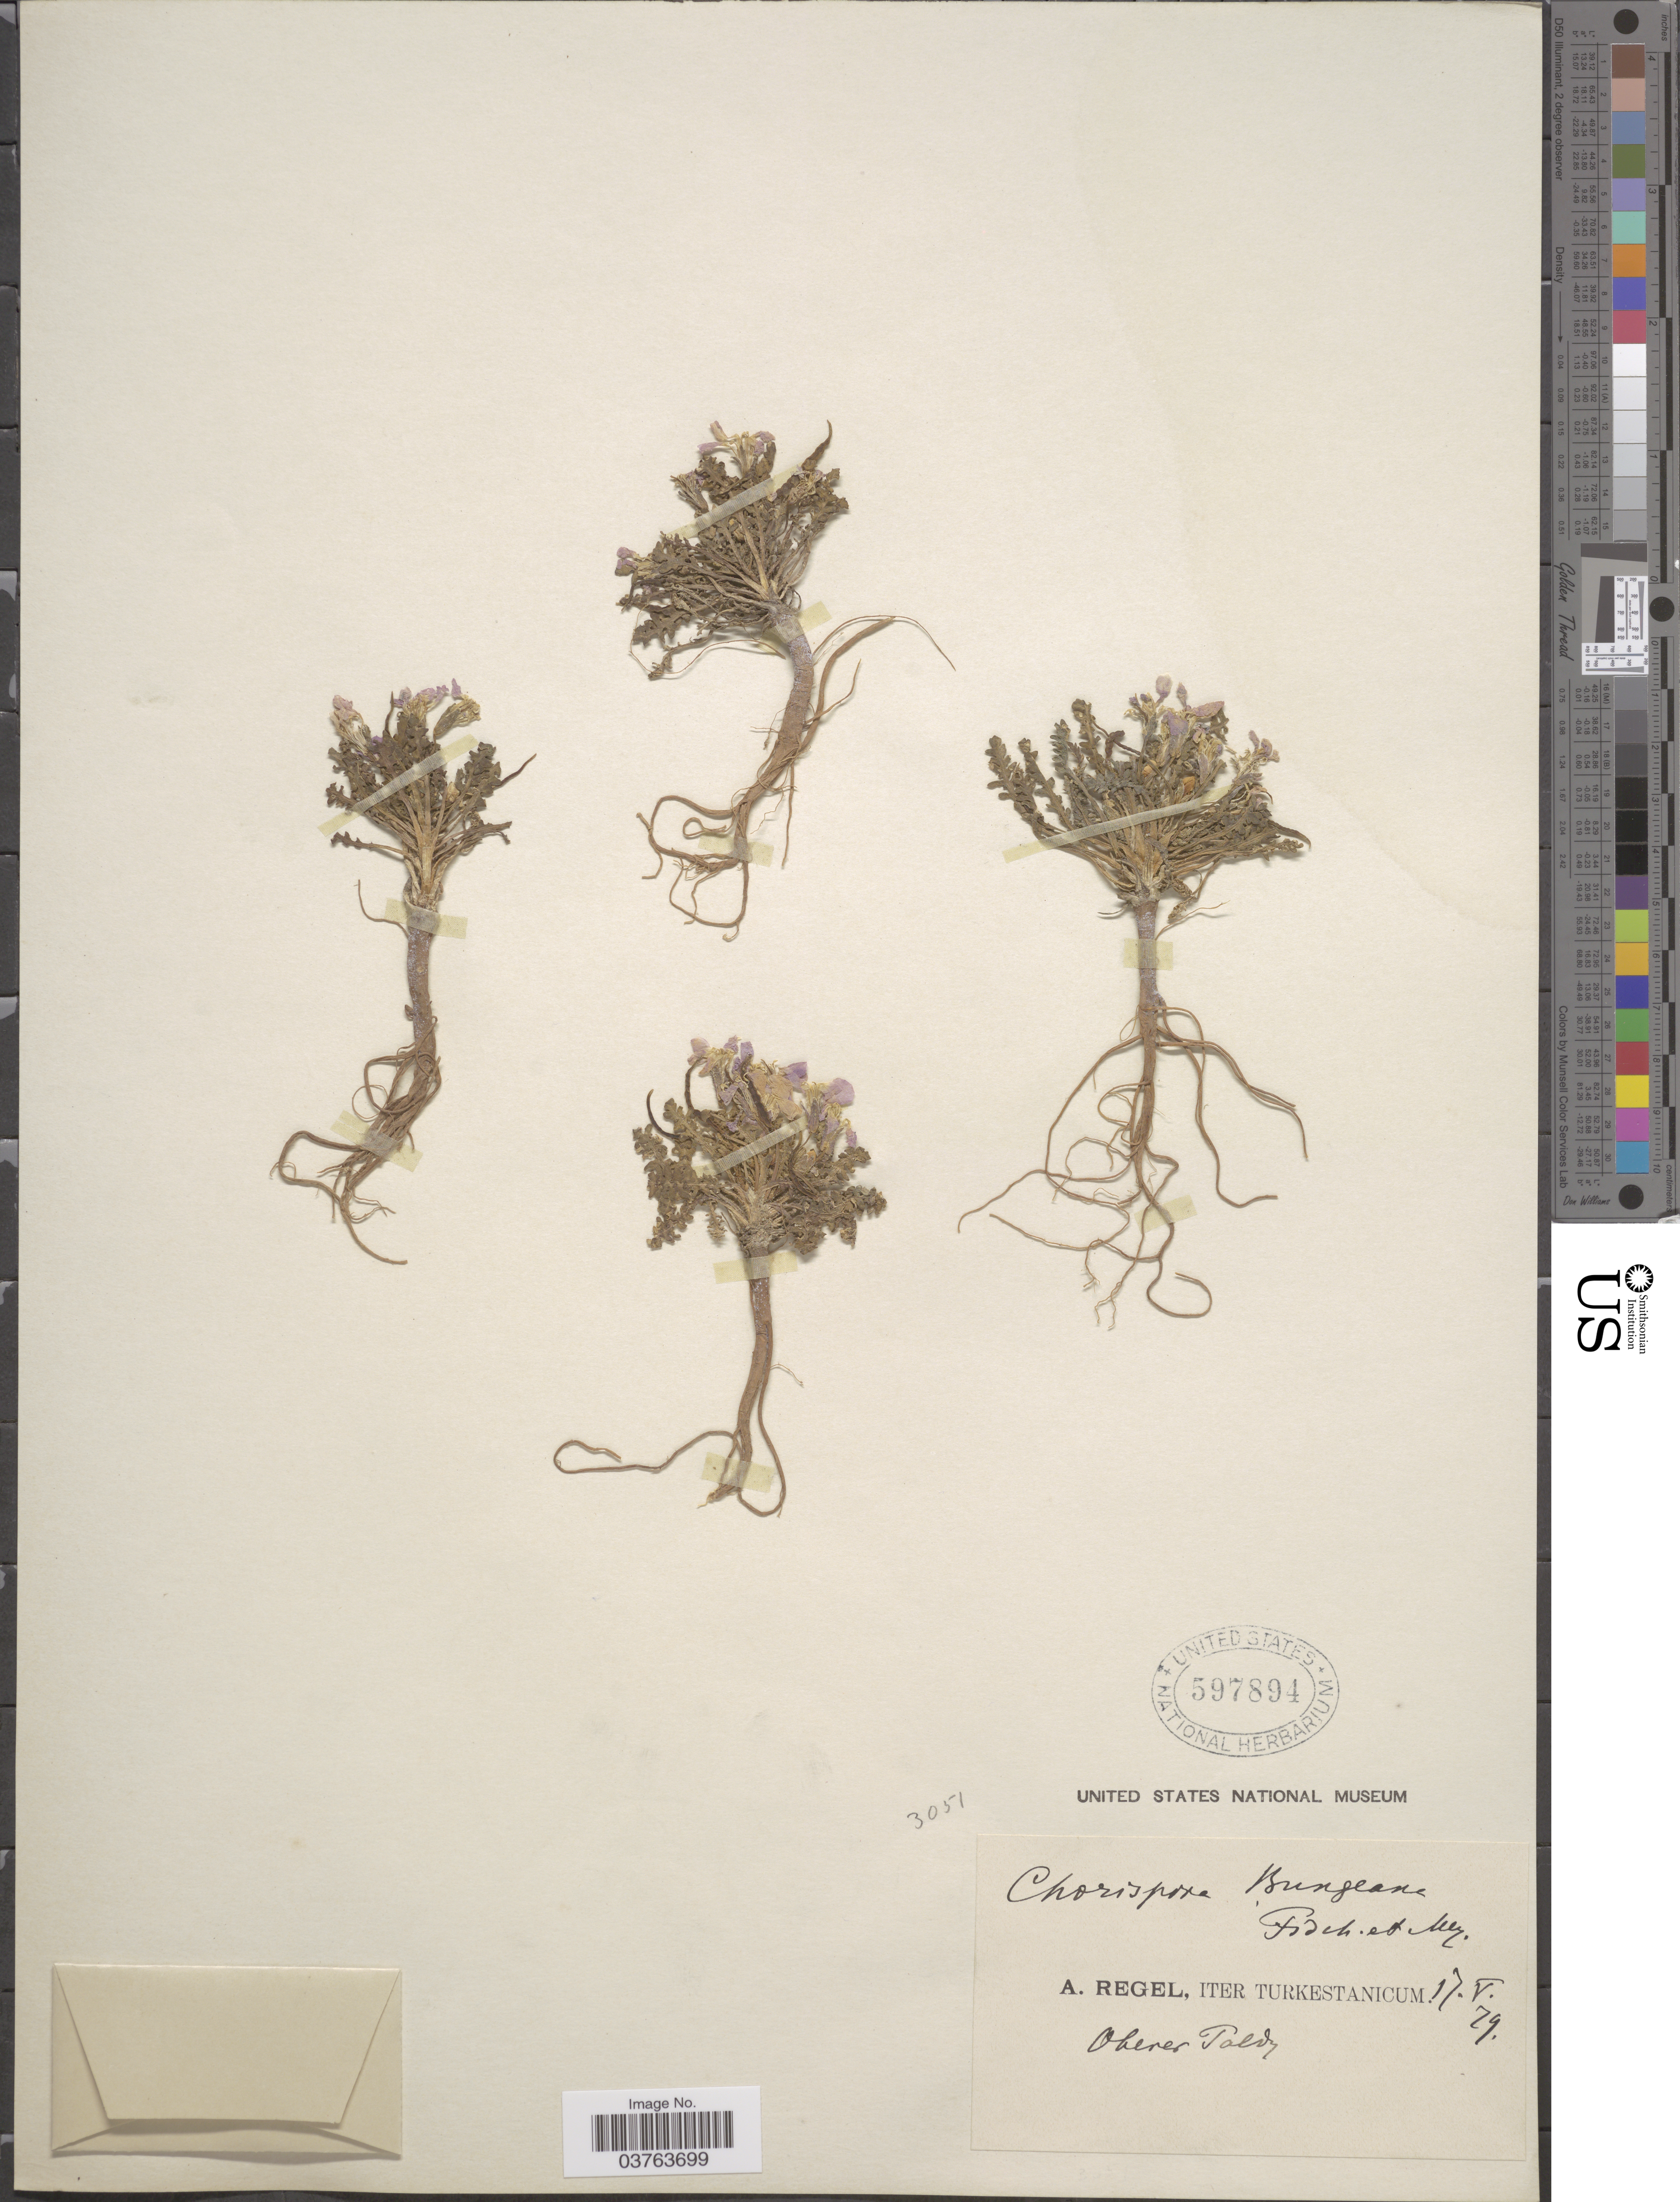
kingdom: Plantae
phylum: Tracheophyta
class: Magnoliopsida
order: Brassicales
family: Brassicaceae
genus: Chorispora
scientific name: Chorispora bungeana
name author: Fisch. & C.A. Mey.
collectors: A. Regel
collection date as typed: Transcribed d/m/y: 17/5/79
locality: Turkestanicum. Oberer Taldy. [interpreted]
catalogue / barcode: US 597894